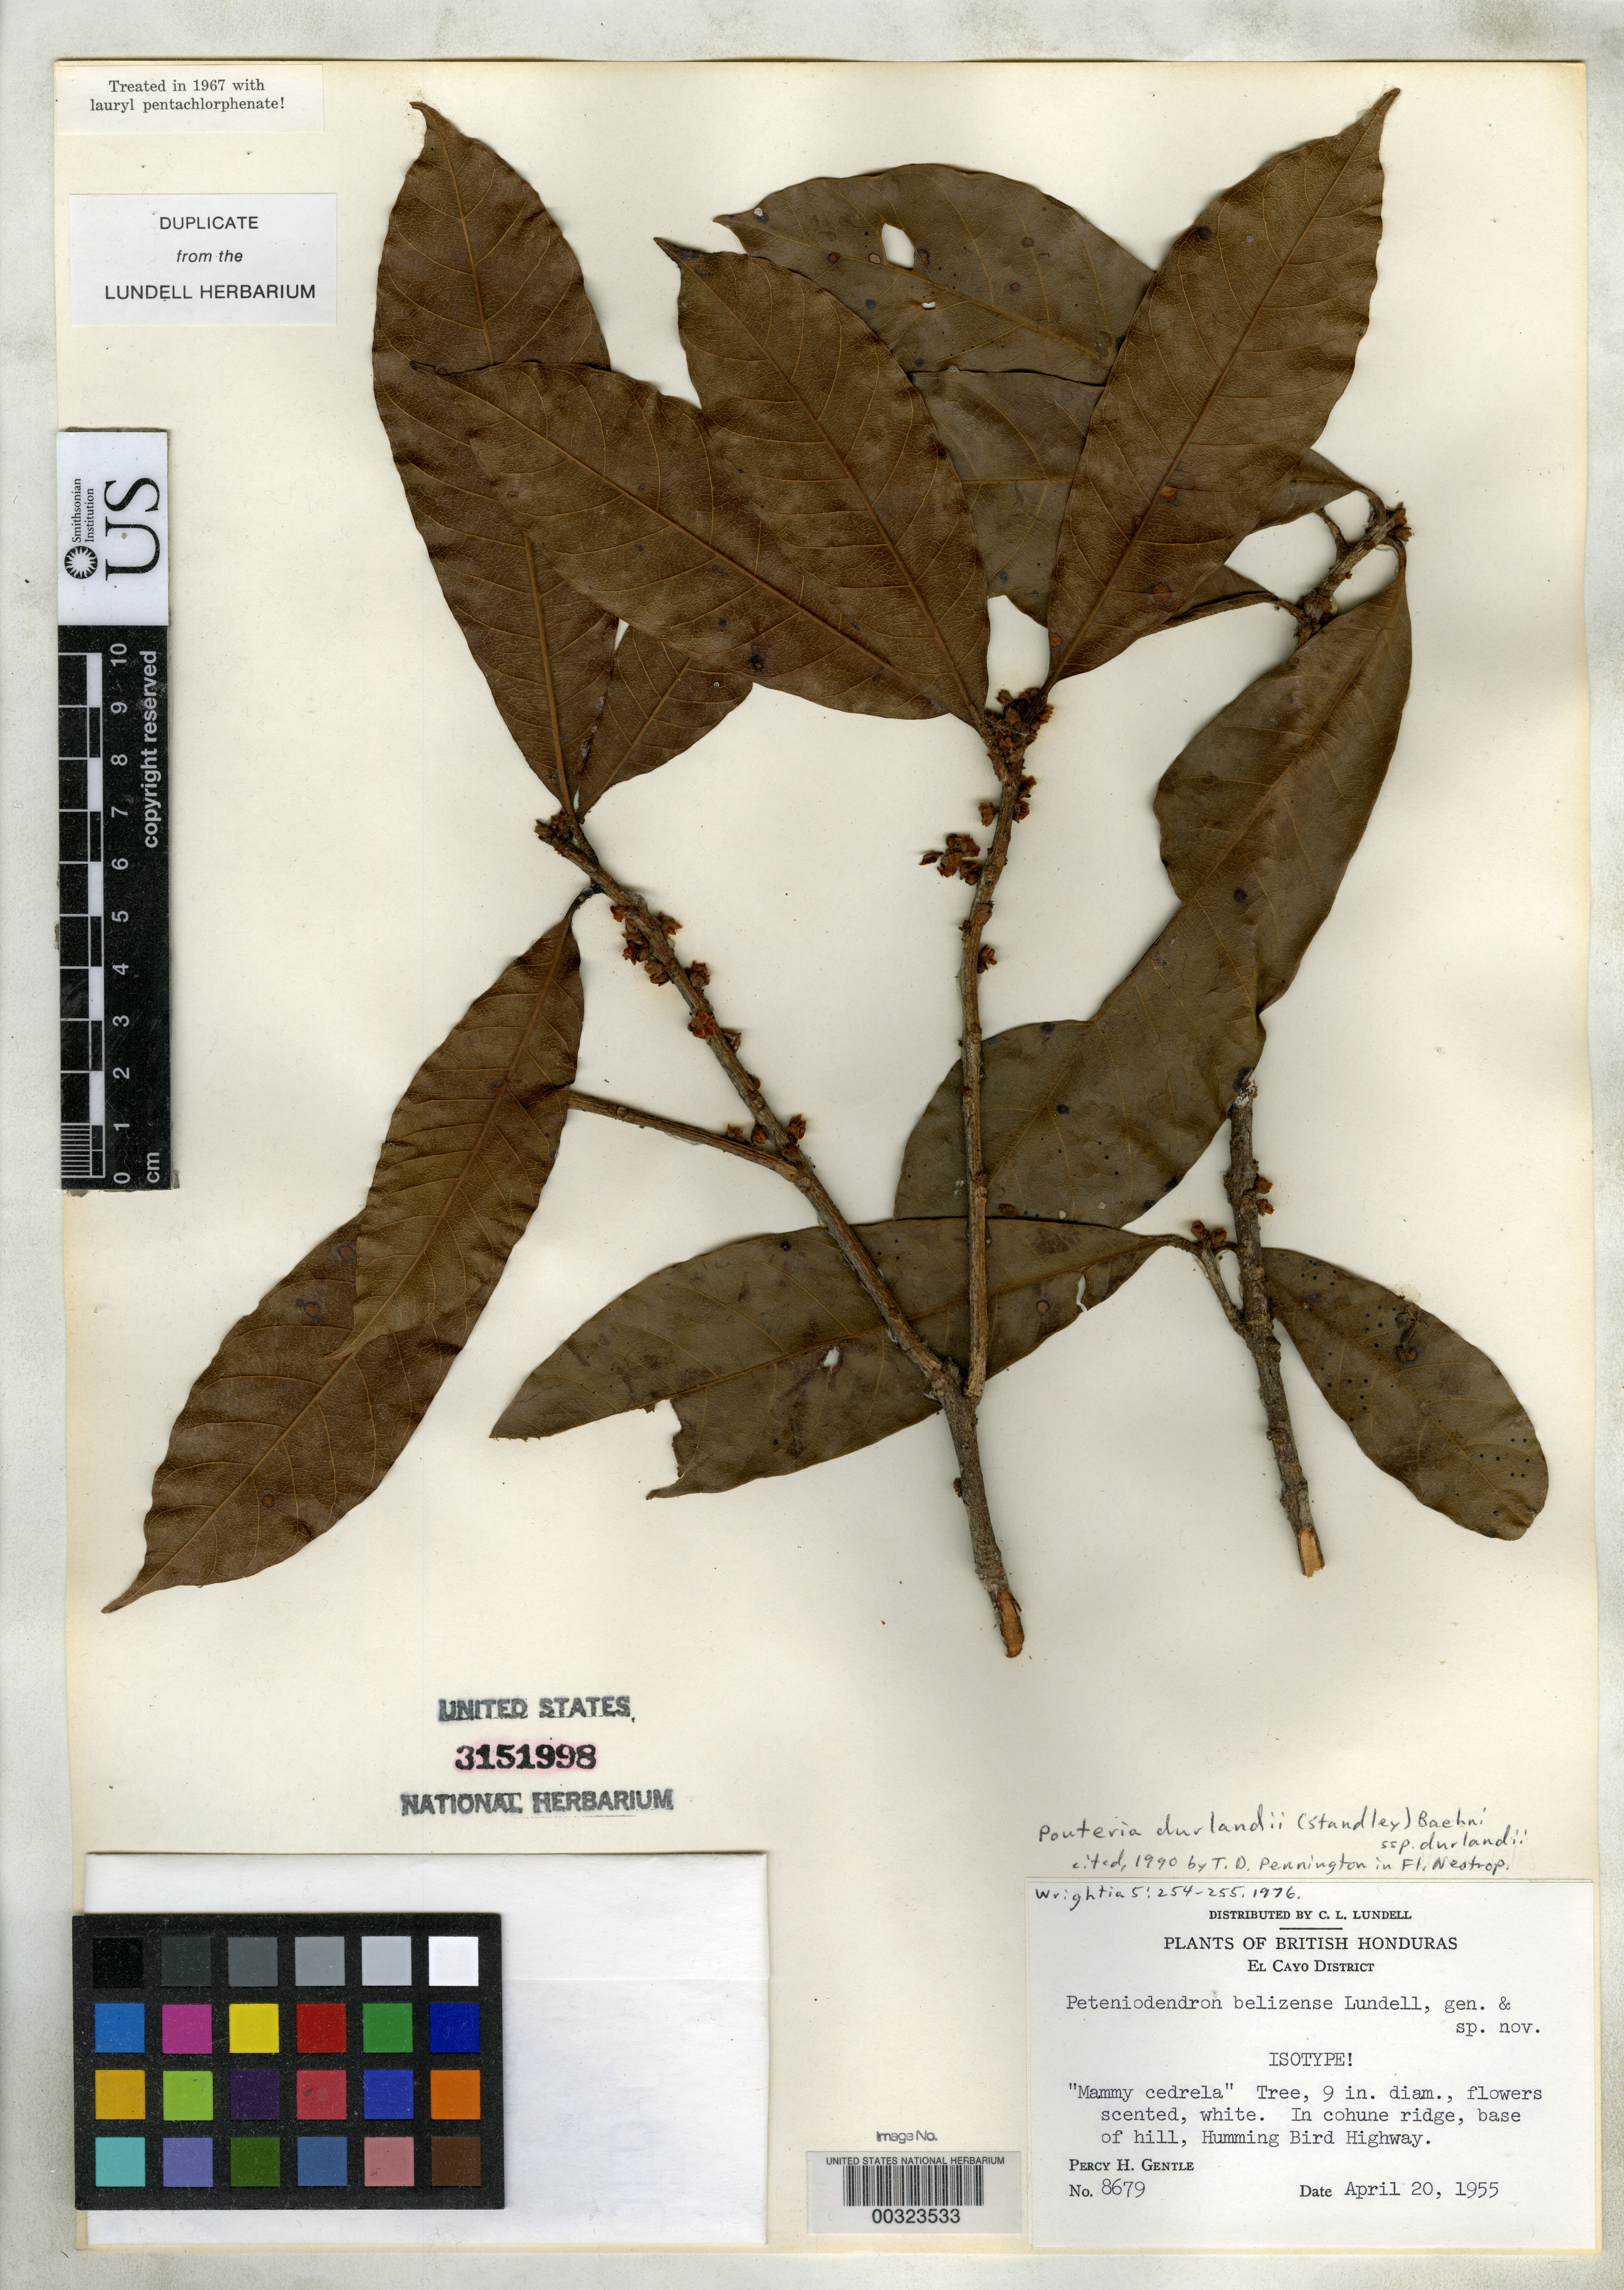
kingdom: Plantae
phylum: Tracheophyta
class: Magnoliopsida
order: Ericales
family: Sapotaceae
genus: Peteniodendron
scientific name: Peteniodendron belizense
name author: Lundell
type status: Isotype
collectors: P. H. Gentle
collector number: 8679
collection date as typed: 20 Apr 1955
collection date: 1955-04-20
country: Belize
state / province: Cayo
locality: Humming Bird Highway, Cohune Ridge, base of hill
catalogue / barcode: US 3151998